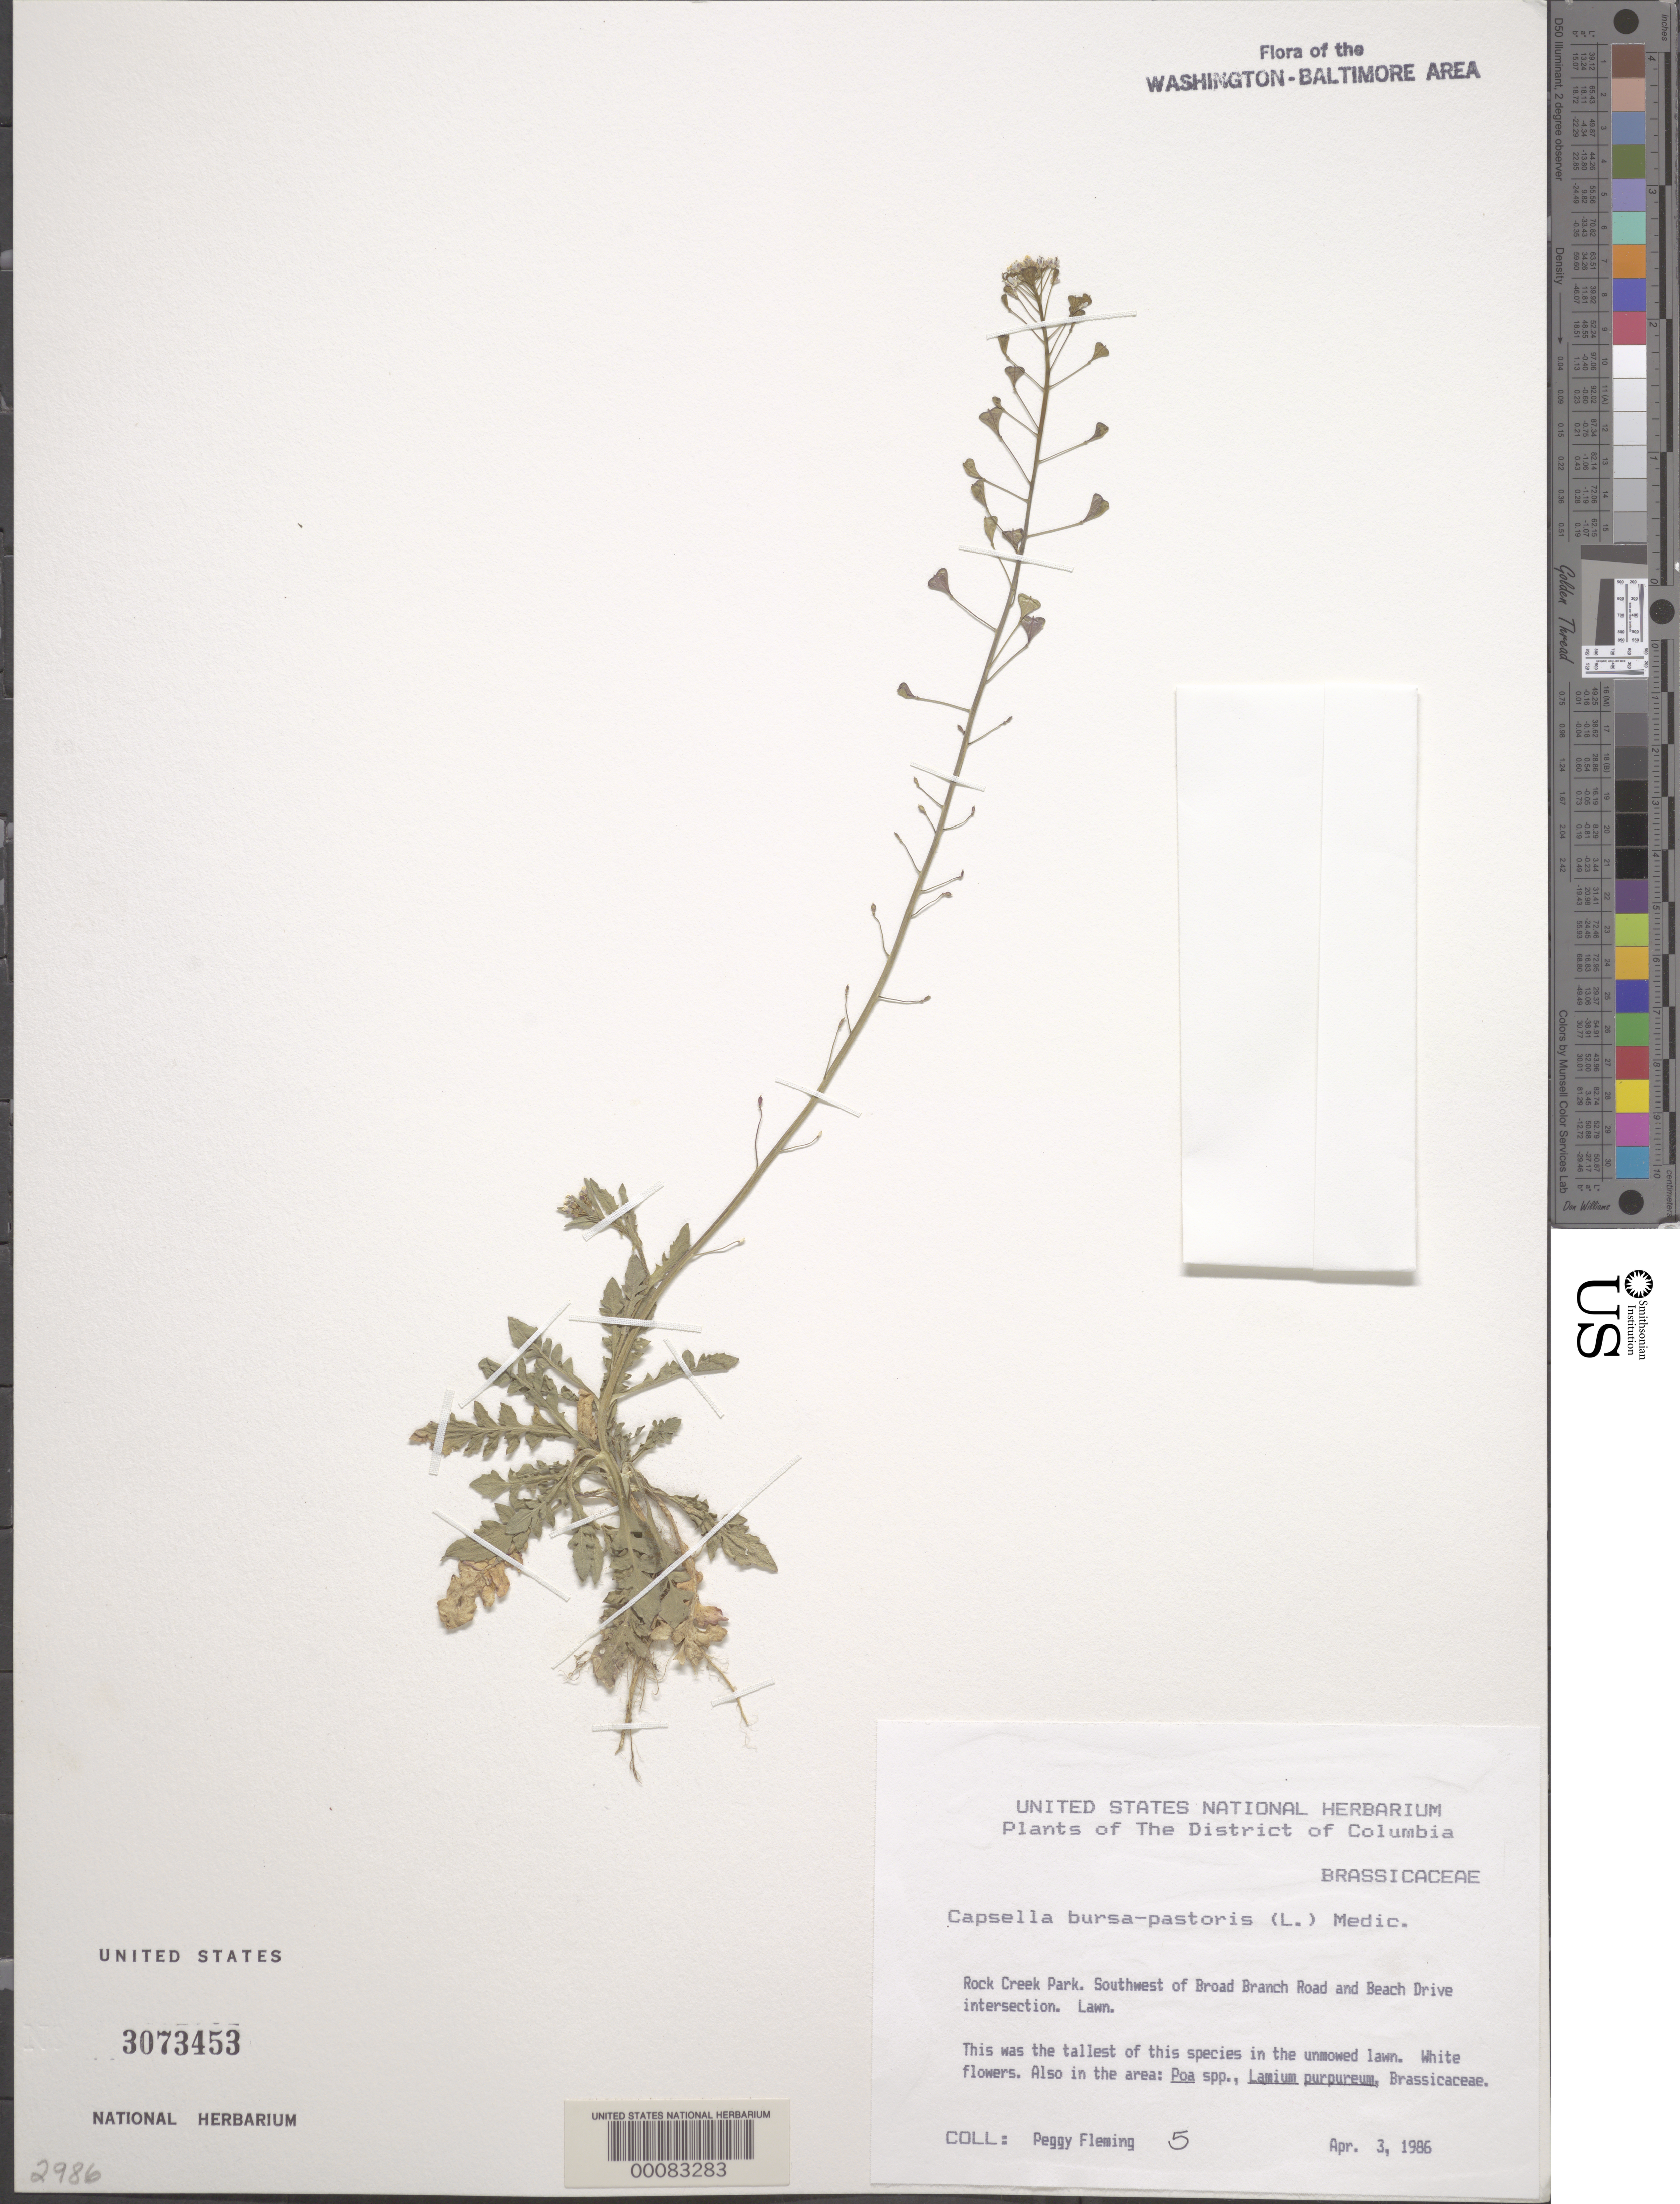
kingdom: Plantae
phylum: Tracheophyta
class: Magnoliopsida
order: Brassicales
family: Brassicaceae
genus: Capsella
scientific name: Capsella bursa-pastoris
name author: (L.) Medik.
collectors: P. Fleming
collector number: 5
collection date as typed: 03 Apr 1986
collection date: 1986-04-03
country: United States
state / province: District of Columbia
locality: intersection.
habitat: Lawn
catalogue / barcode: US 3073453